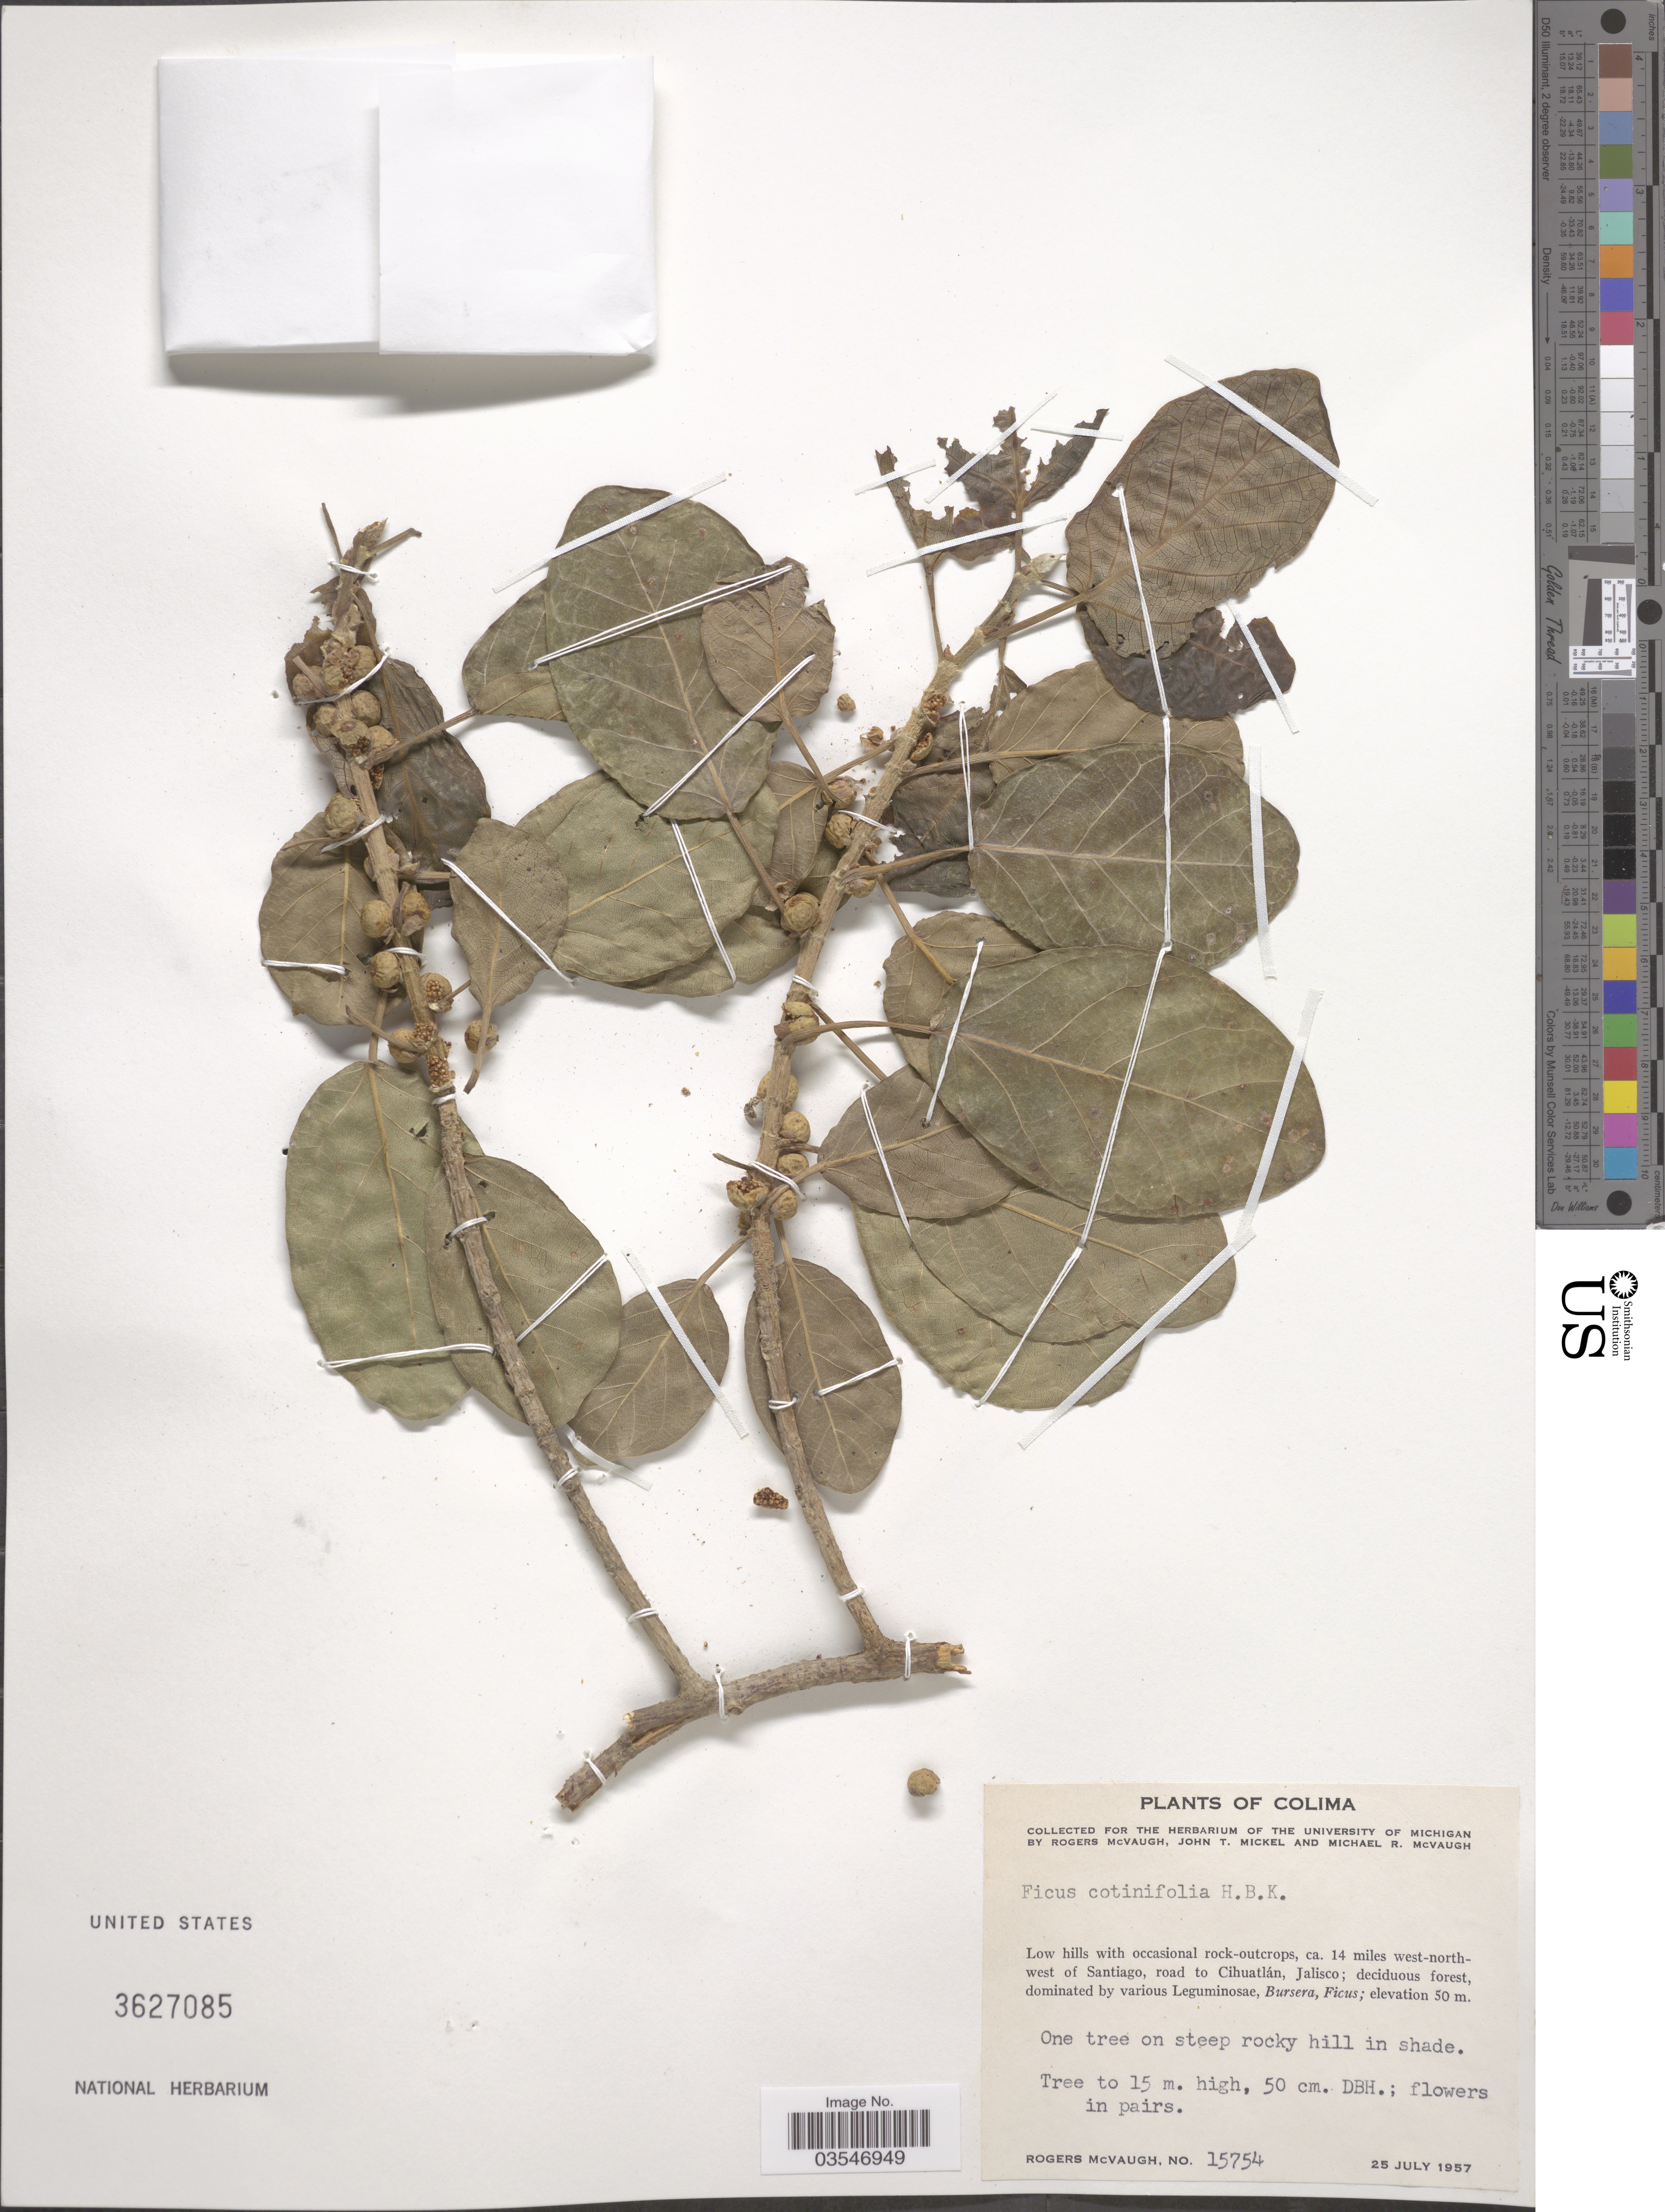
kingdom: Plantae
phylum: Tracheophyta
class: Magnoliopsida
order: Rosales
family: Moraceae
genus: Ficus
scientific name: Ficus cotinifolia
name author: Kunth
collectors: R. McVaugh, J. T. Mickel & M. R. McVaugh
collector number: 15754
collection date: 1957-07-25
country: Mexico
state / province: Jalisco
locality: Ca. 14 miles west-north-west of Santiago, road to Cihuatlán, Jalisco.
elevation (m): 50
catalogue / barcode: US 3627085